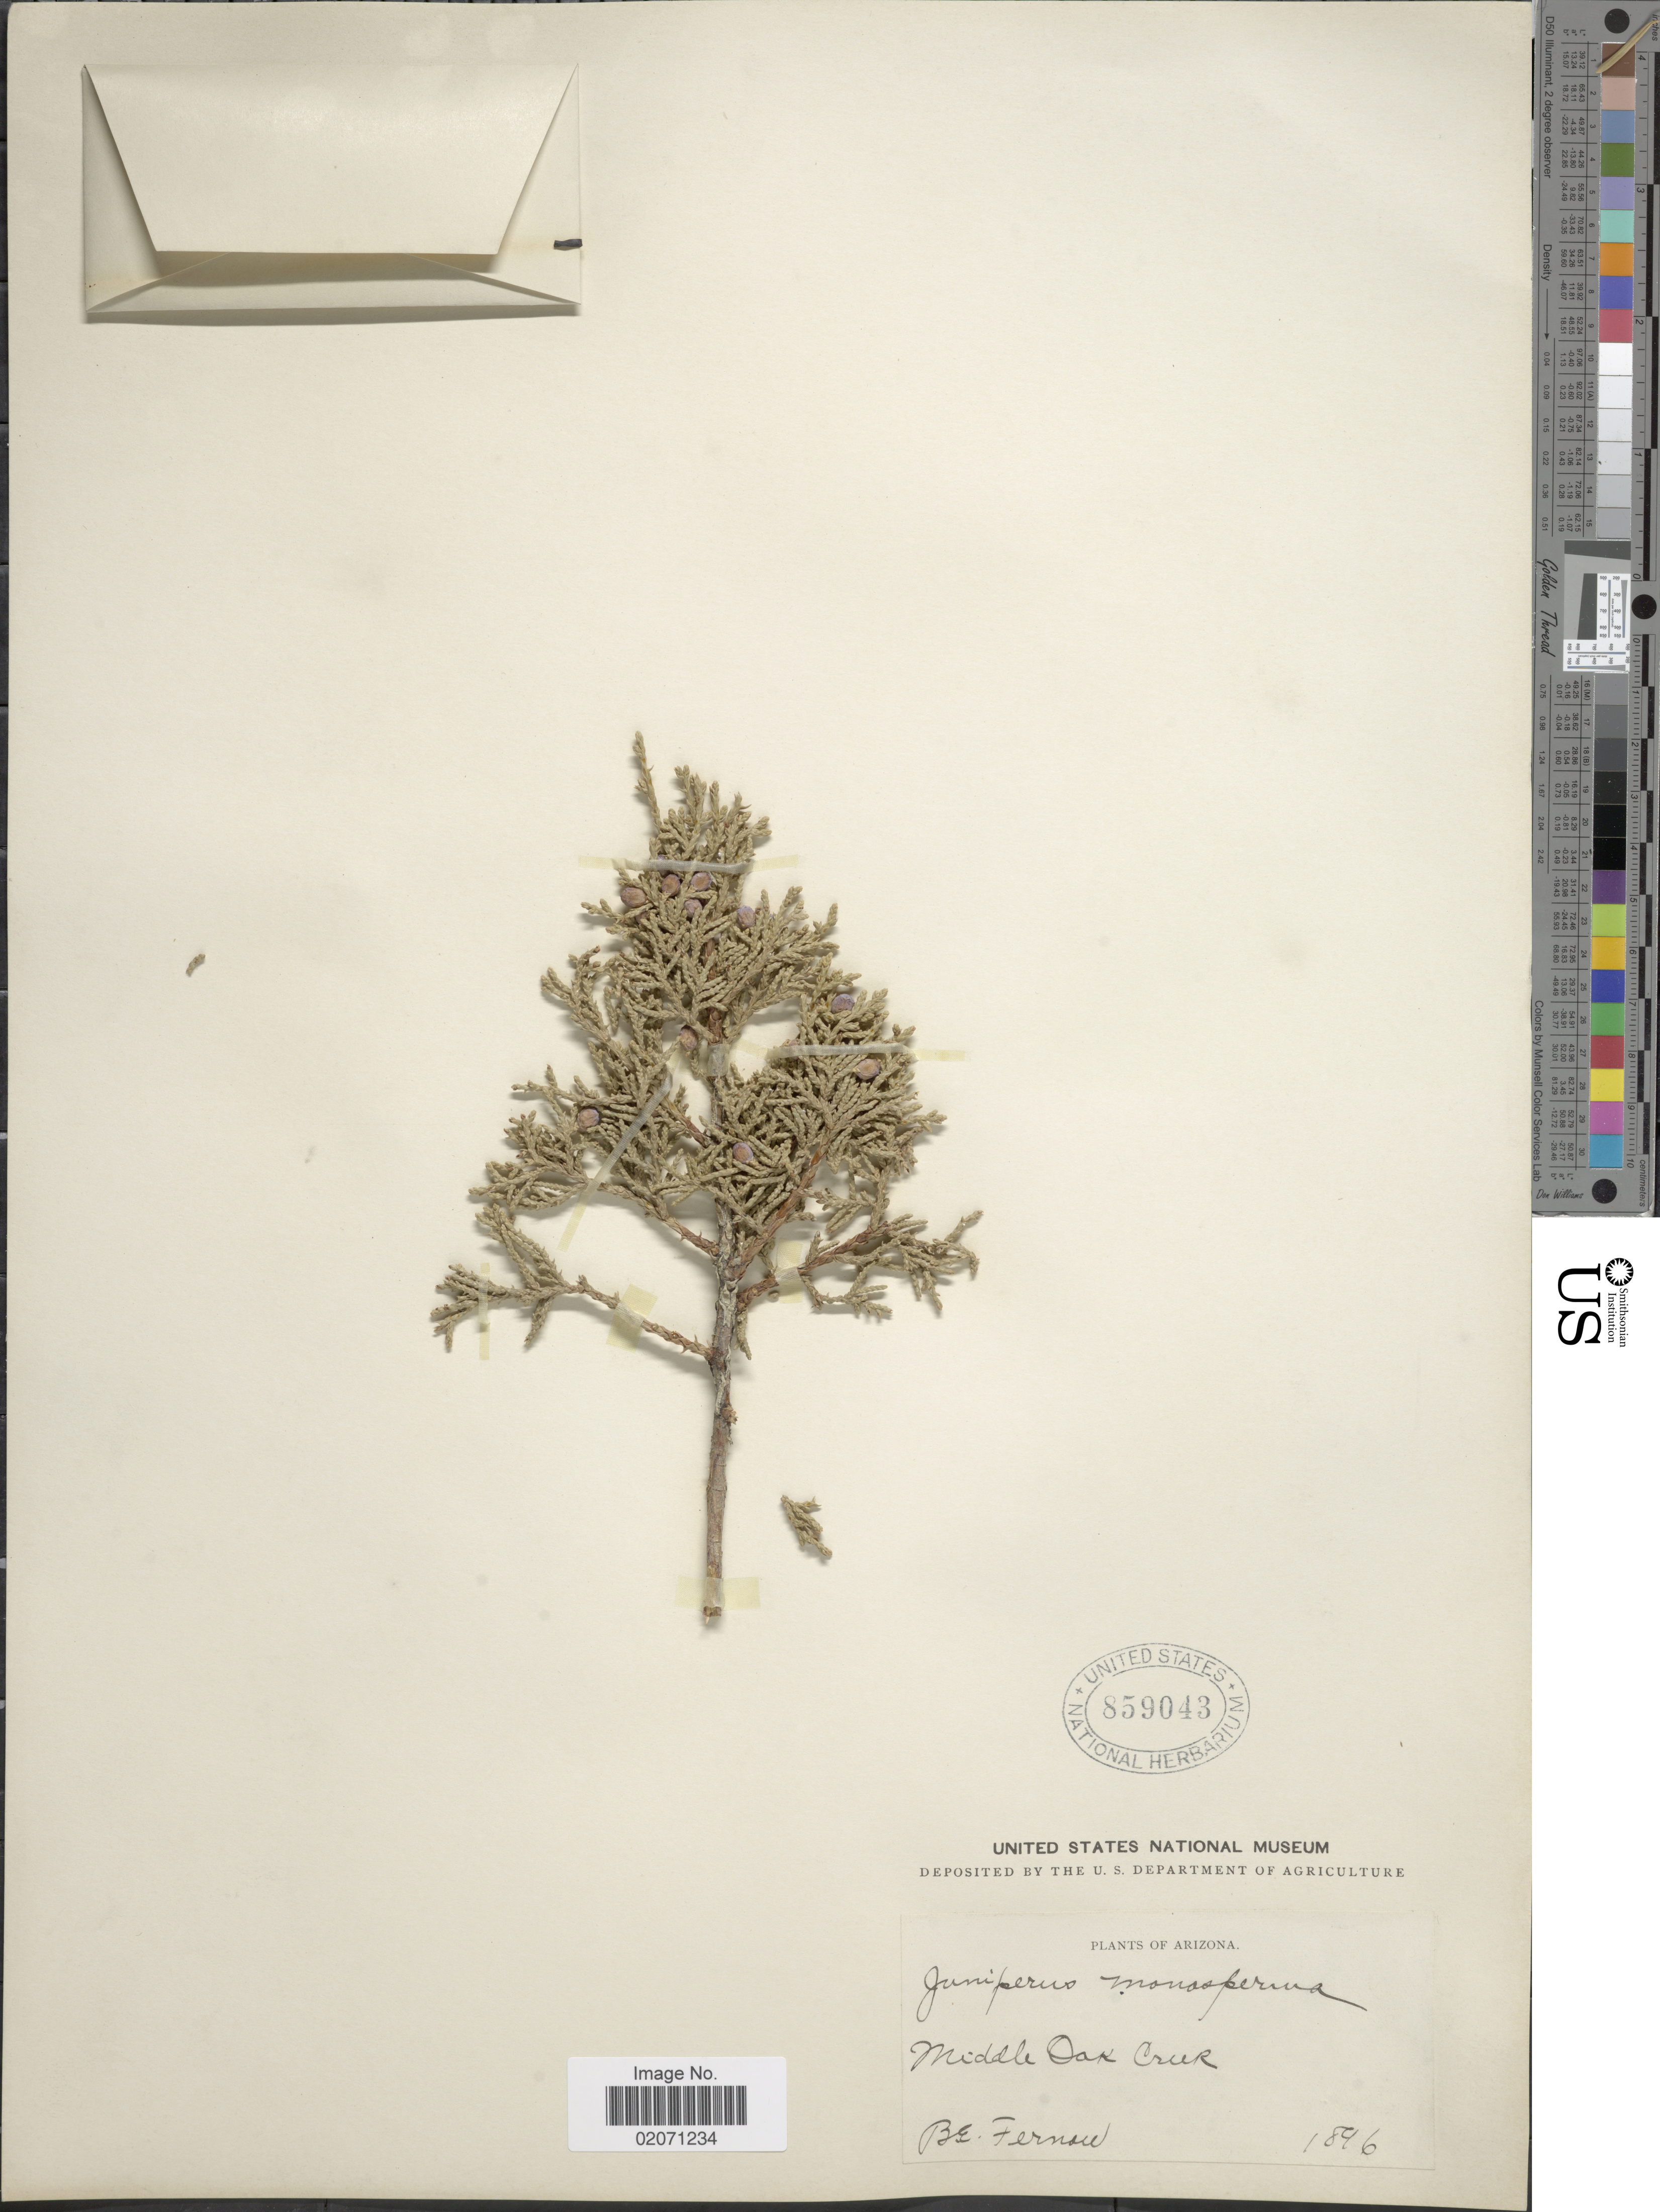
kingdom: Plantae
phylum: Tracheophyta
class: Pinopsida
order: Pinales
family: Cupressaceae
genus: Juniperus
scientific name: Juniperus monosperma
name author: (Engelm.) Sarg.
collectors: B. Fernow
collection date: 1896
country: United States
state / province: Arizona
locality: Middle Oak Creek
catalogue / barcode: US 859043